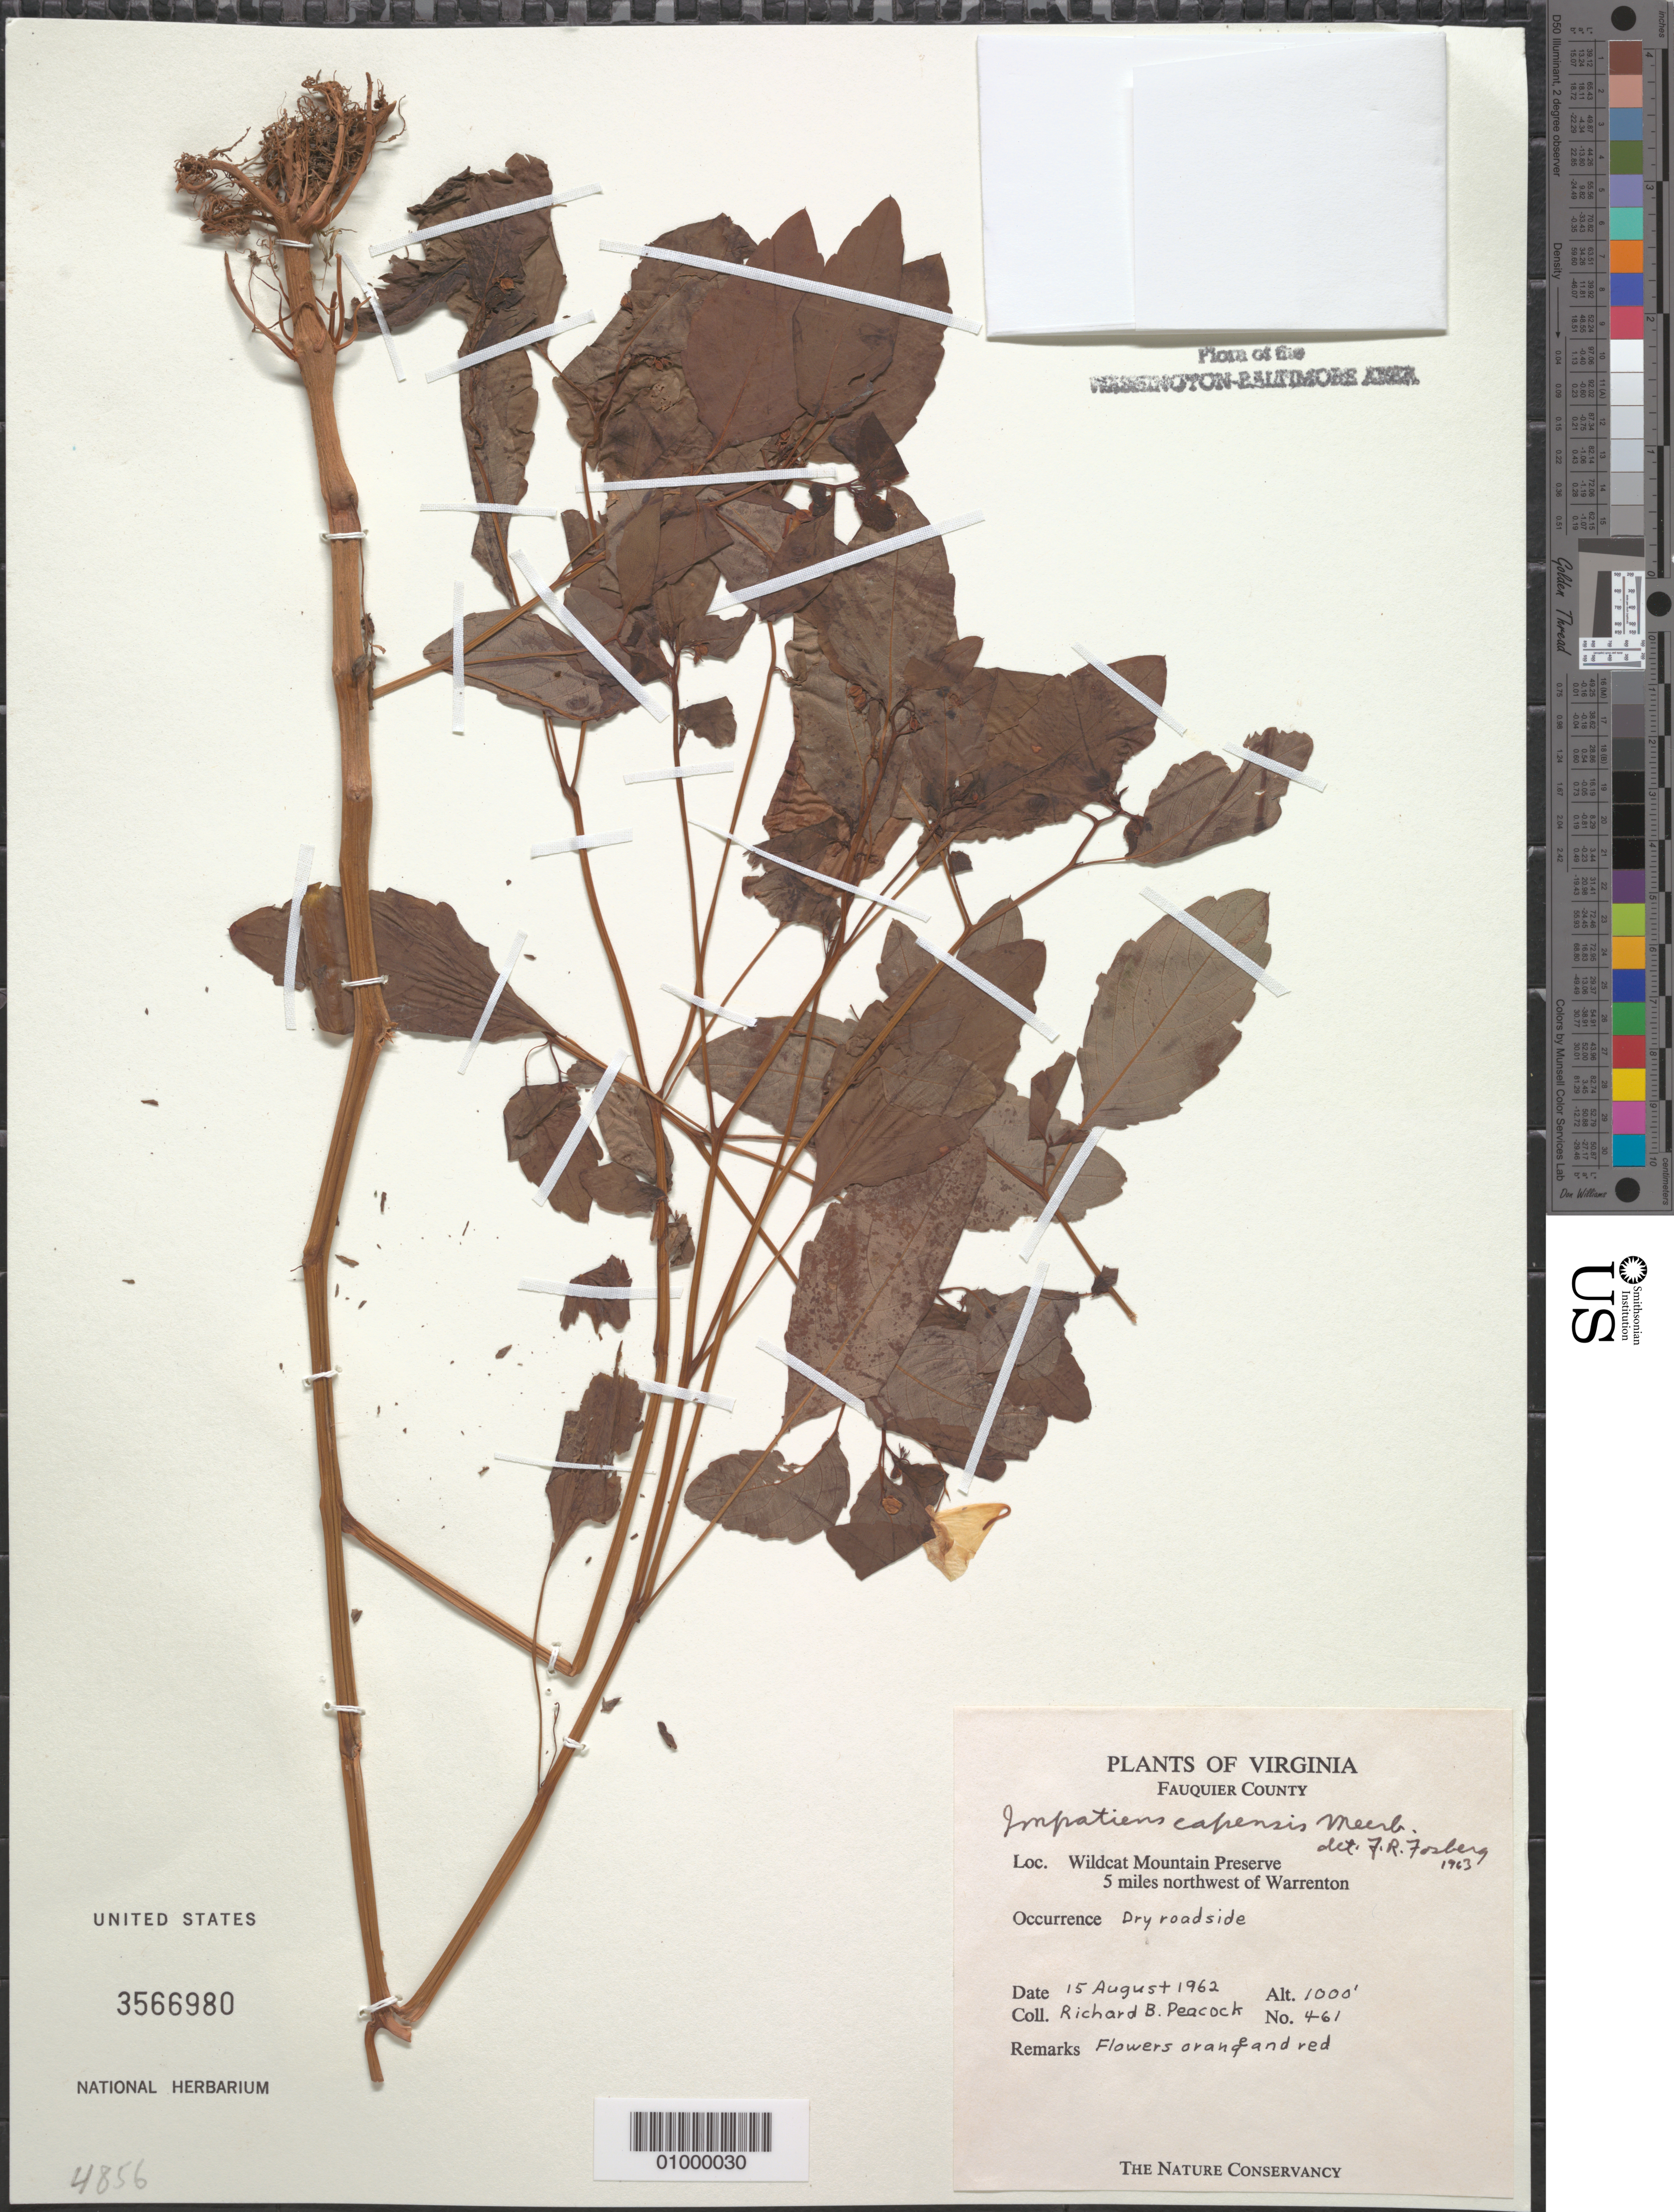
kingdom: Plantae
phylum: Tracheophyta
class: Magnoliopsida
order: Ericales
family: Balsaminaceae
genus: Impatiens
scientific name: Impatiens capensis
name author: Meerb.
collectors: R. Peacock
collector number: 461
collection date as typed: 15 Aug 1962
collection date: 1962-08-15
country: United States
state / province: Virginia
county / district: Fauquier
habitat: dry roadside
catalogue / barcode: US 3566980